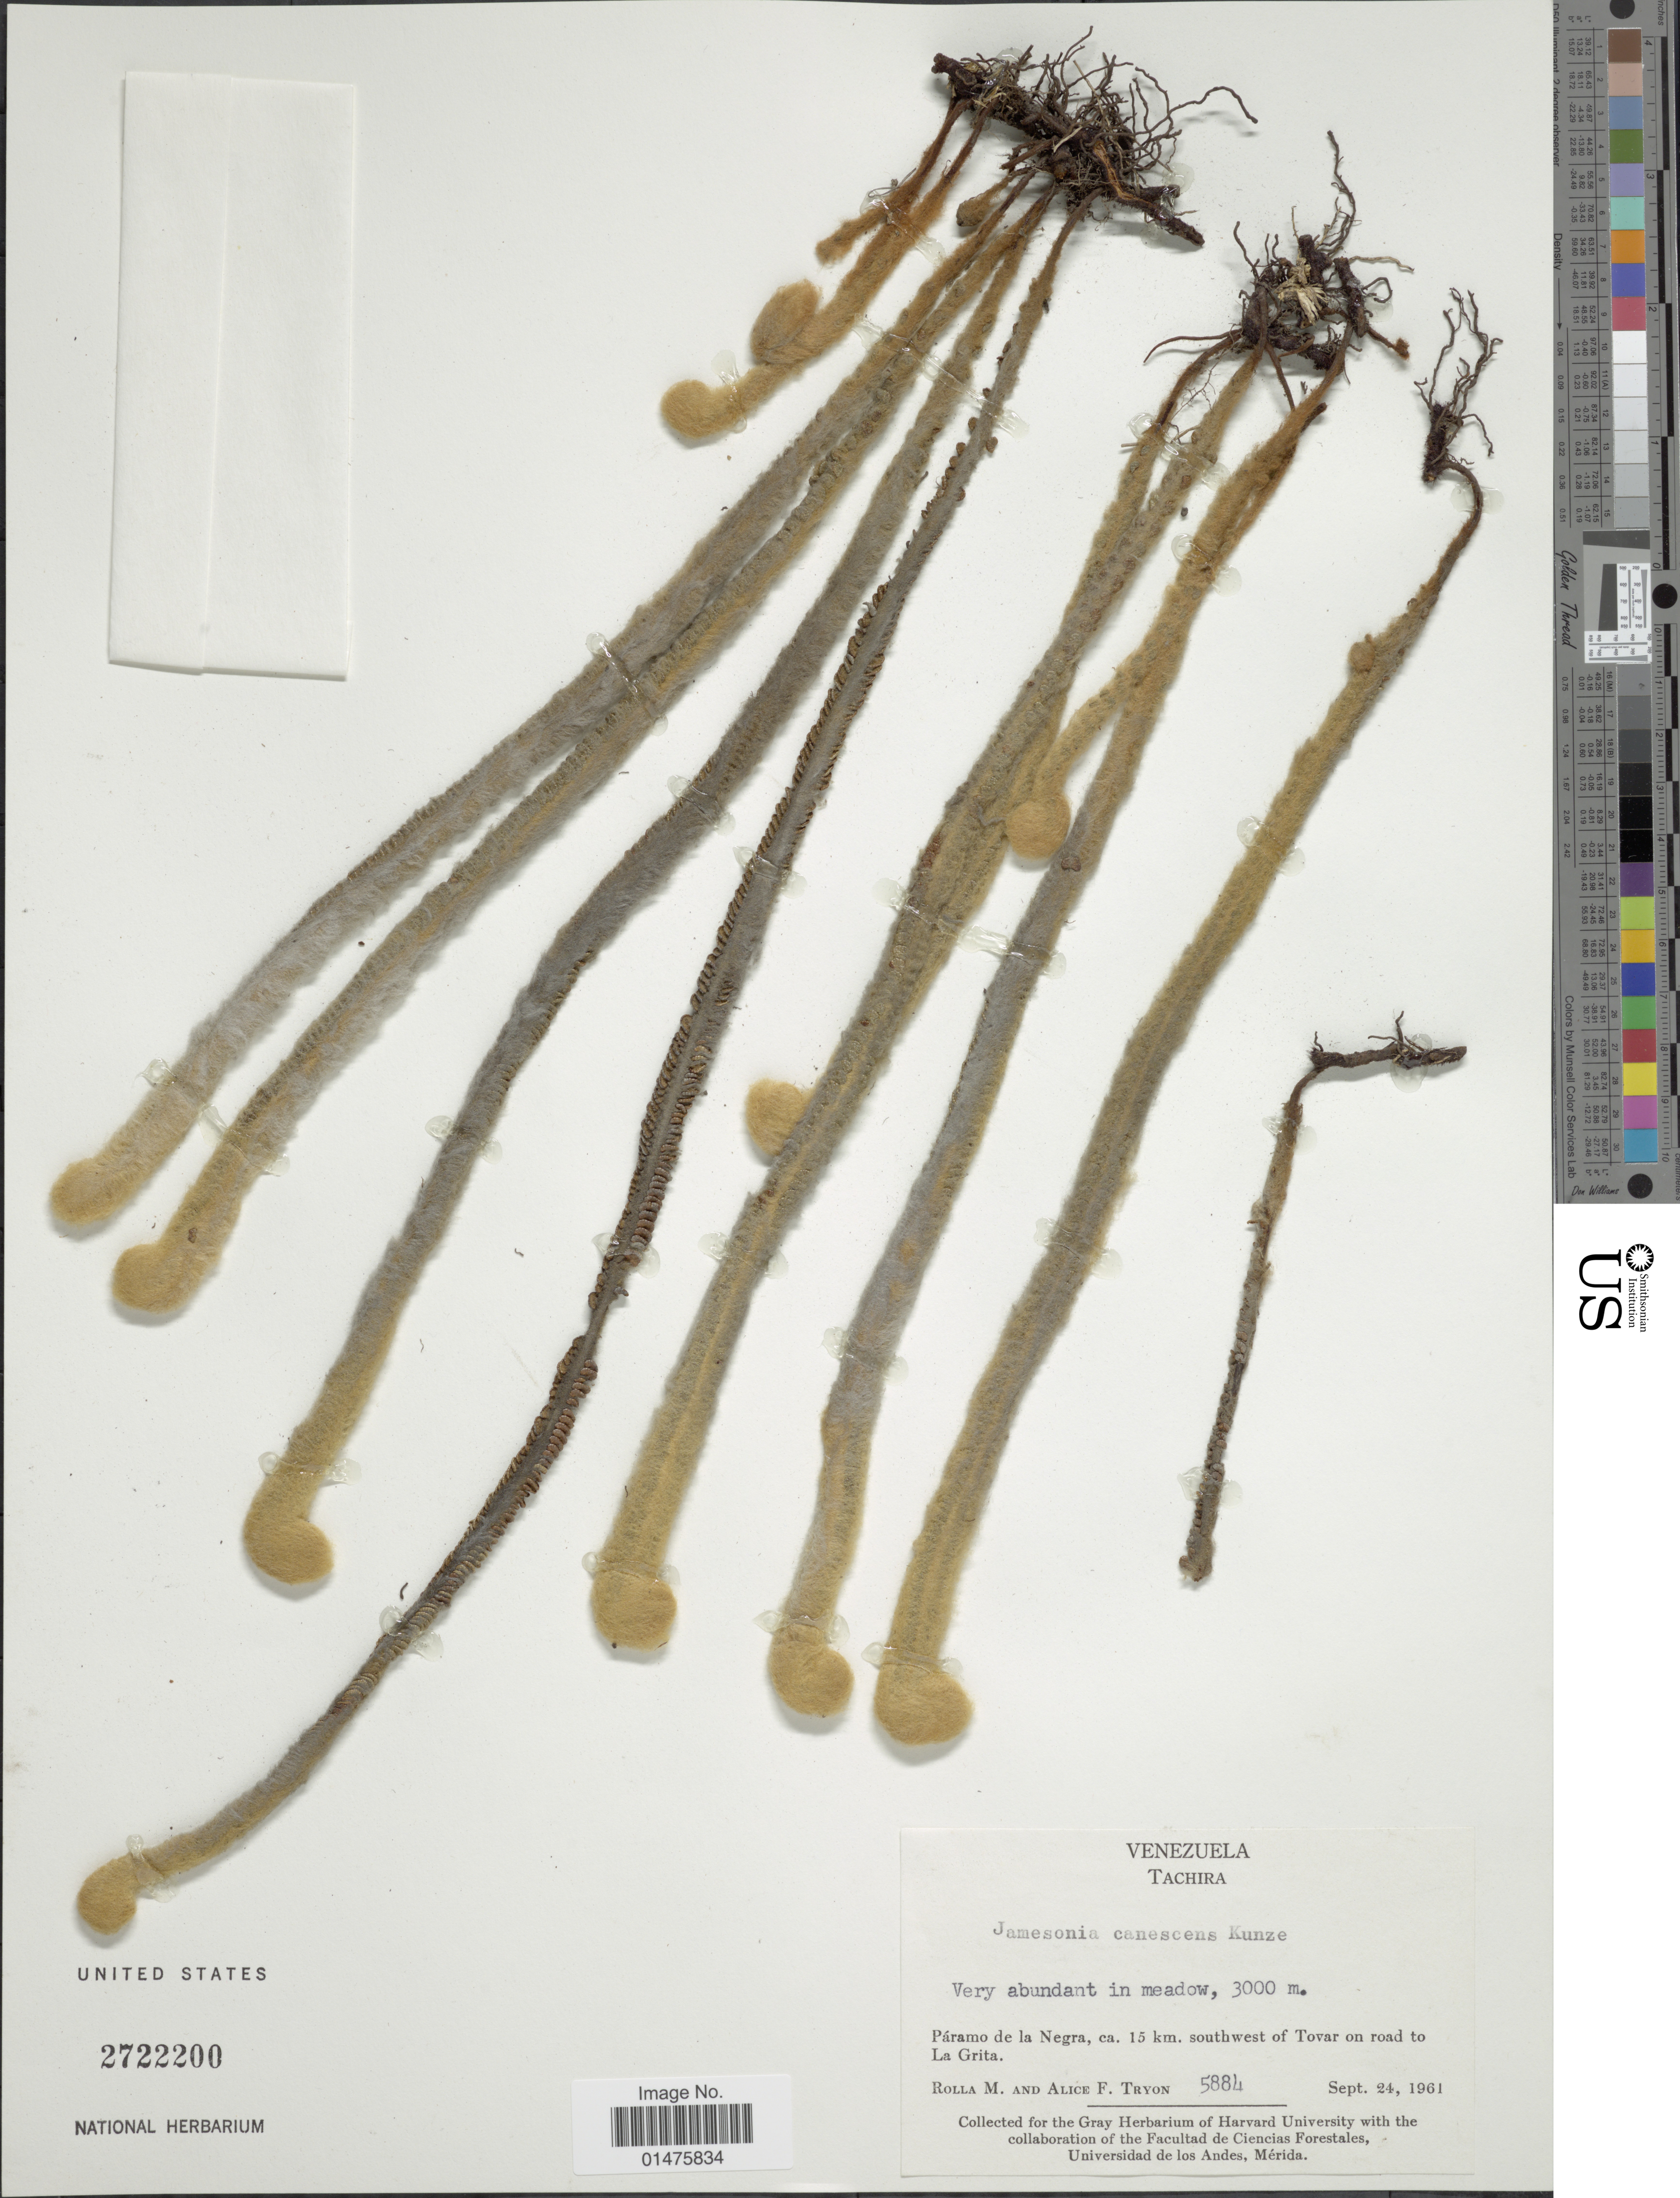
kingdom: Plantae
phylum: Tracheophyta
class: Polypodiopsida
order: Polypodiales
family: Pteridaceae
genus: Jamesonia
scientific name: Jamesonia canescens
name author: Kunze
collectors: R. M. Tryon & A. F. Tryon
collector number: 5884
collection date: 1961-09-24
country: Venezuela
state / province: Tachira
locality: Páramo de la Negra, ca. 15 km southwest of Tovar on road to La Grita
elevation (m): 3000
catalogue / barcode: US 2722200